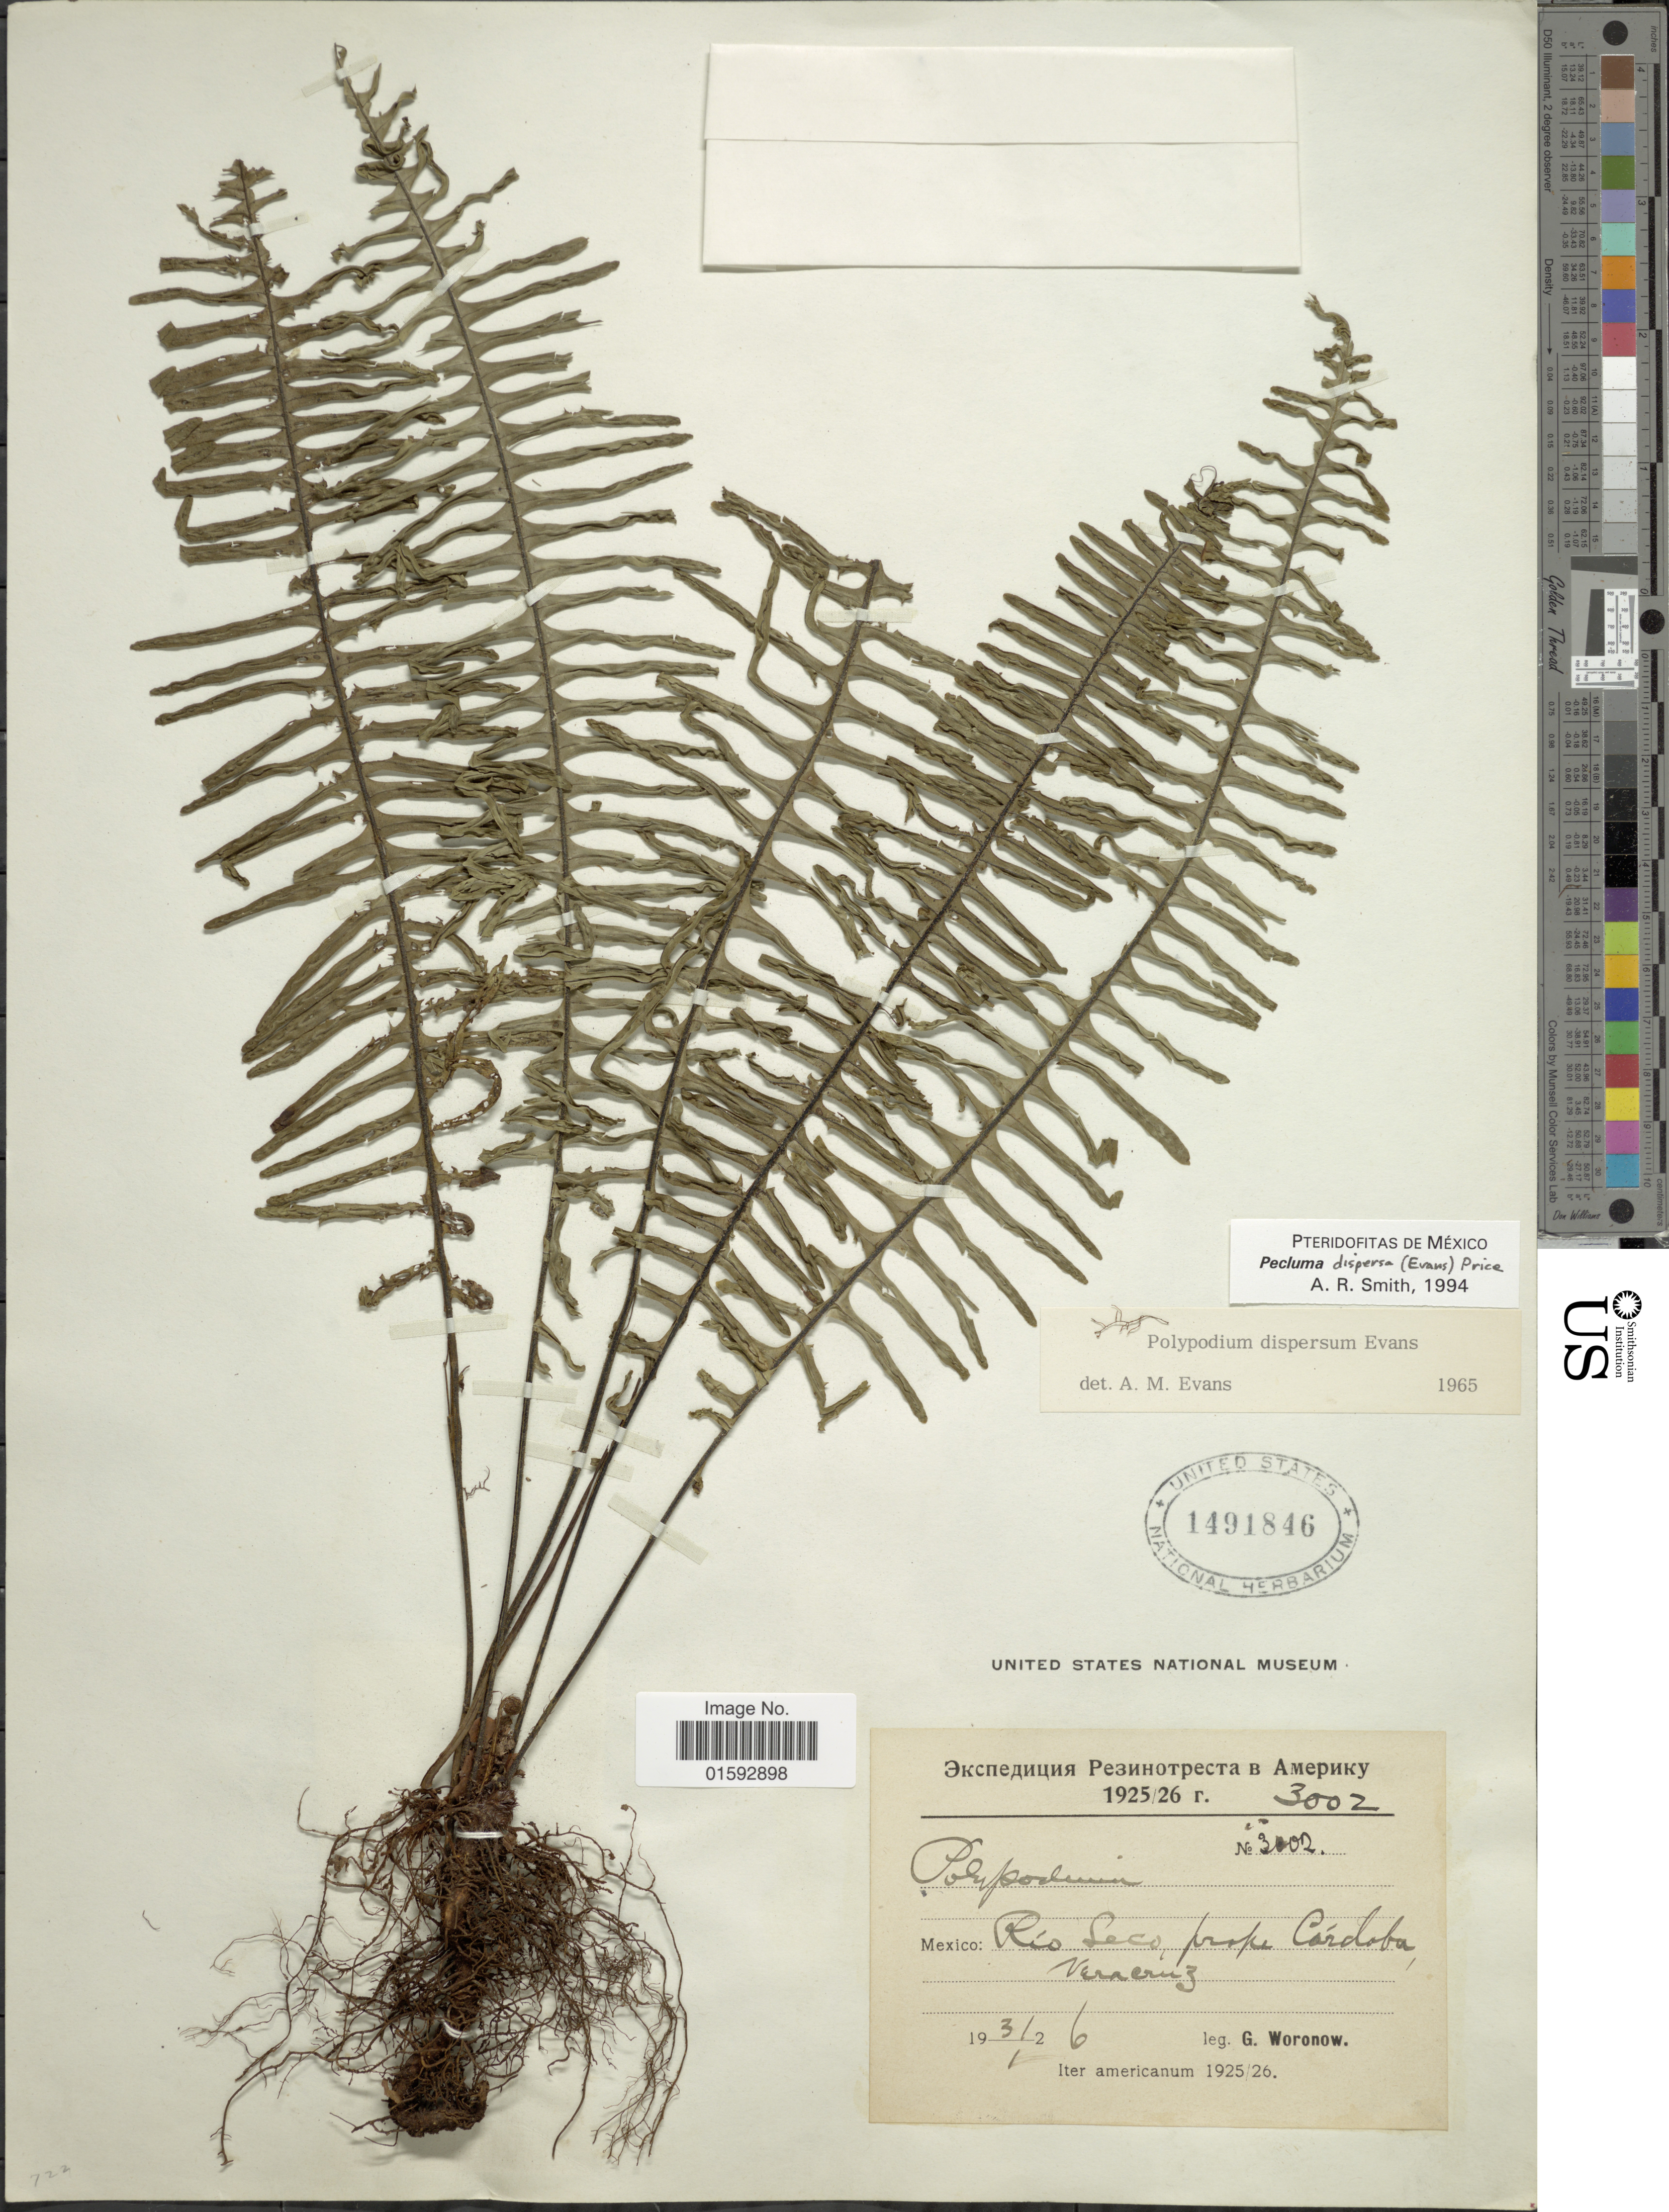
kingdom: Plantae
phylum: Tracheophyta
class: Polypodiopsida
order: Polypodiales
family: Polypodiaceae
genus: Pecluma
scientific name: Pecluma dispersa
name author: (A.M. Evans) M.G. Price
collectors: G. Woronow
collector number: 3002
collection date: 1926-01-31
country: Mexico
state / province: Veracruz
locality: Rio Seco, prope Cardoba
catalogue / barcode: US 1491846